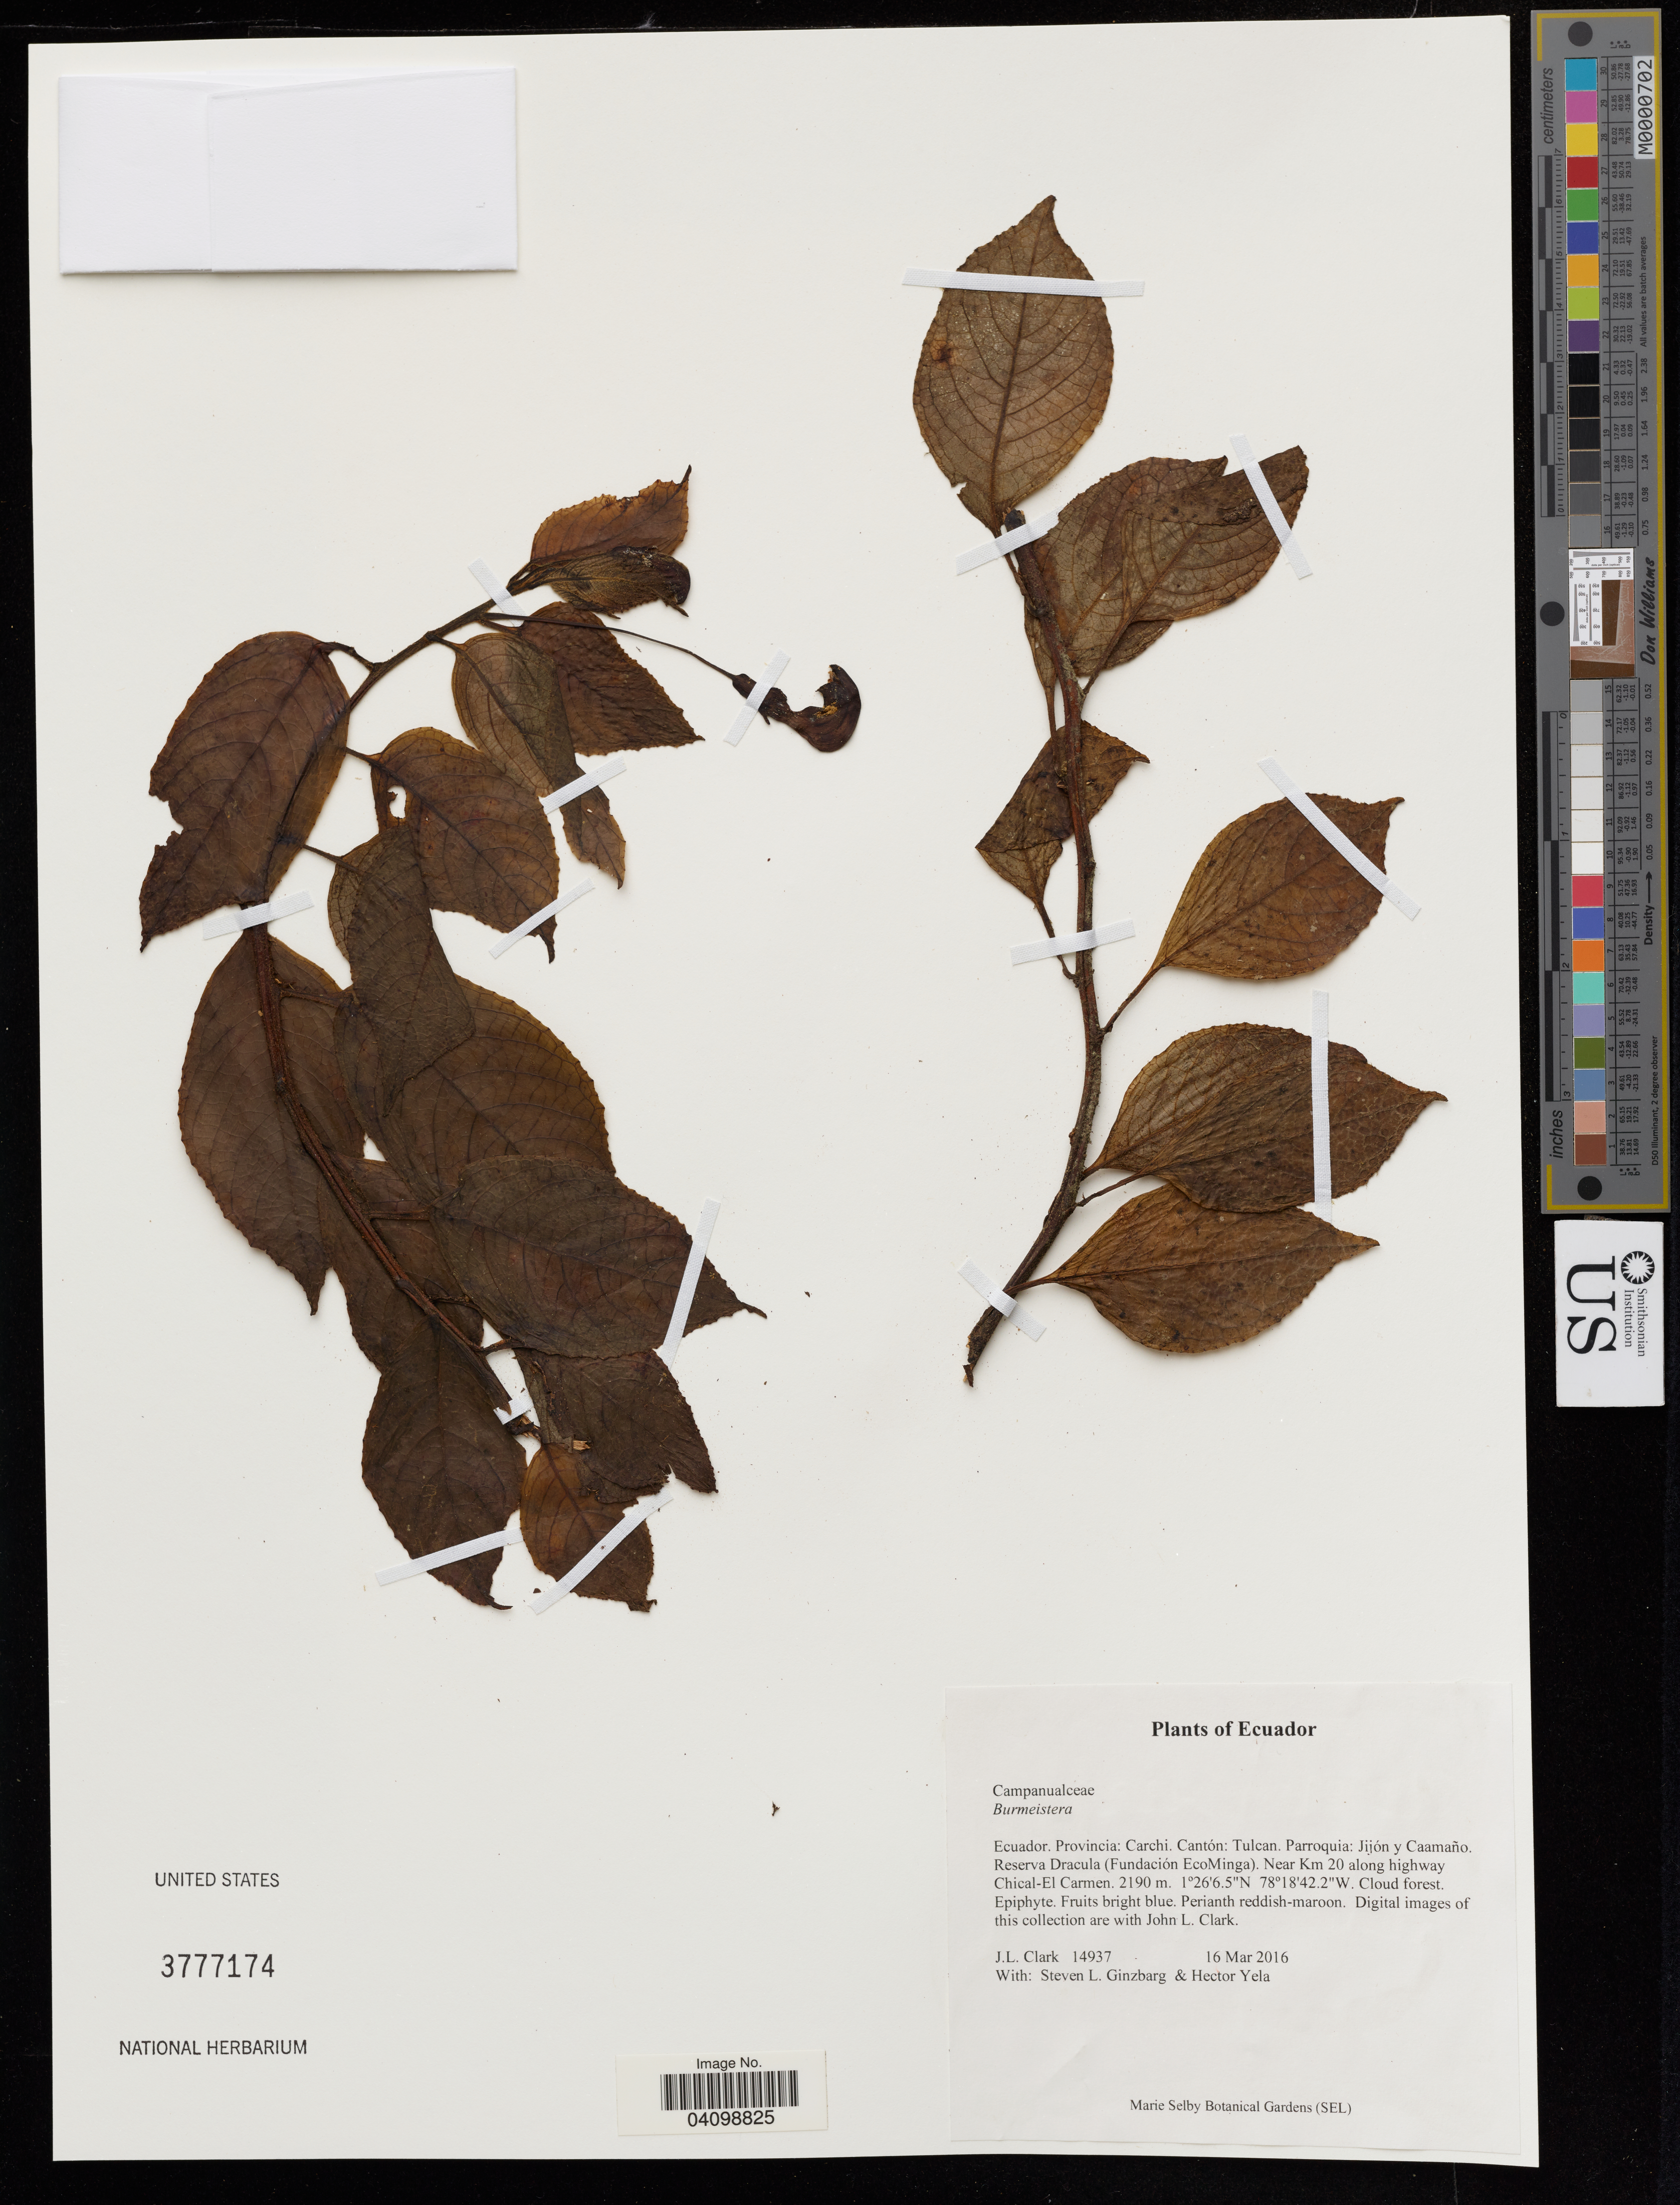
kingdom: Plantae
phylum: Tracheophyta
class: Magnoliopsida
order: Asterales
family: Campanulaceae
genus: Burmeistera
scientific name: Burmeistera sp.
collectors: J. Clark & S. Ginzbarg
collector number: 14937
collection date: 2016-03-16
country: Ecuador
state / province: Carchi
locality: Tulcan. Parroquia: Jijón y Caamaño. Reserva Dracula (Fundación EcoMinga). Near Km 20 along highway Chical-El Carmen.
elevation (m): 2190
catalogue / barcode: US 3777174